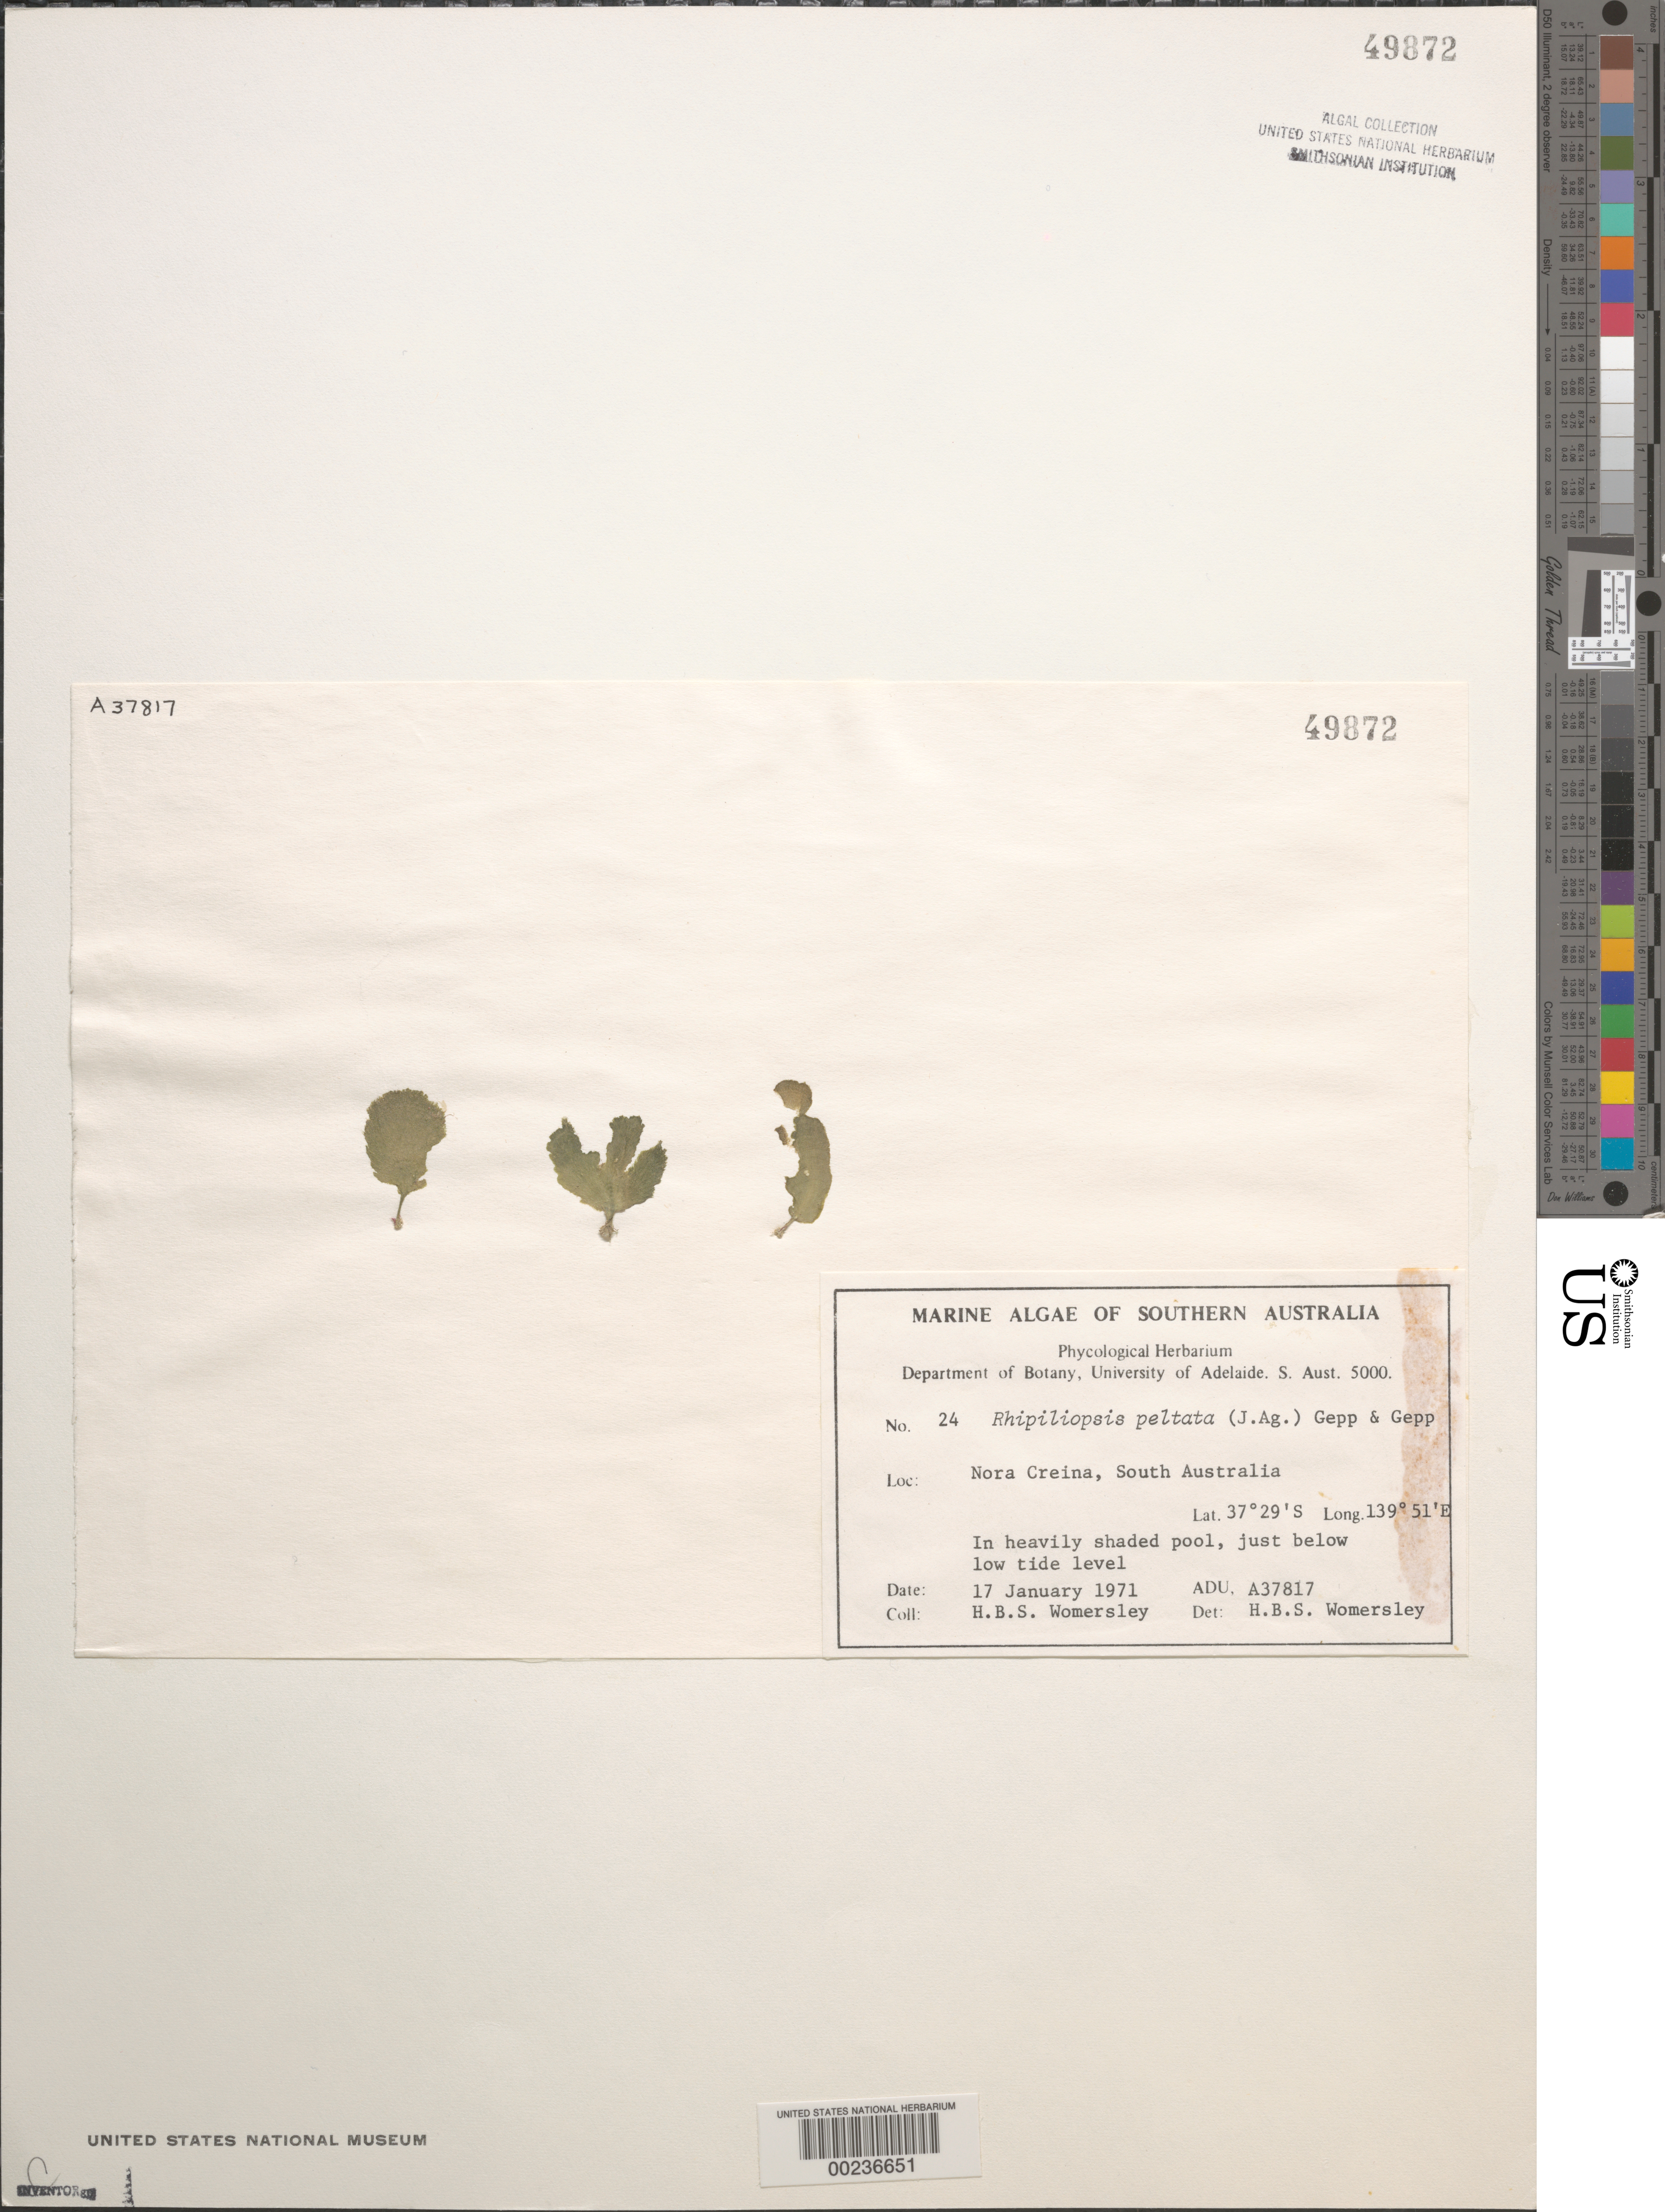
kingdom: Plantae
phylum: Chlorophyta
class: Ulvophyceae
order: Bryopsidales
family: Rhipiliaceae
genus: Rhipiliopsis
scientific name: Rhipiliopsis peltata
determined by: Womersley, H. B. S.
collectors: H. B. S. Womersley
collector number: ADU A37817 & 24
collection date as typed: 17 Jan 1971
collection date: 1971-01-17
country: Australia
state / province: South Australia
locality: Nora Creina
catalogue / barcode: US 49872